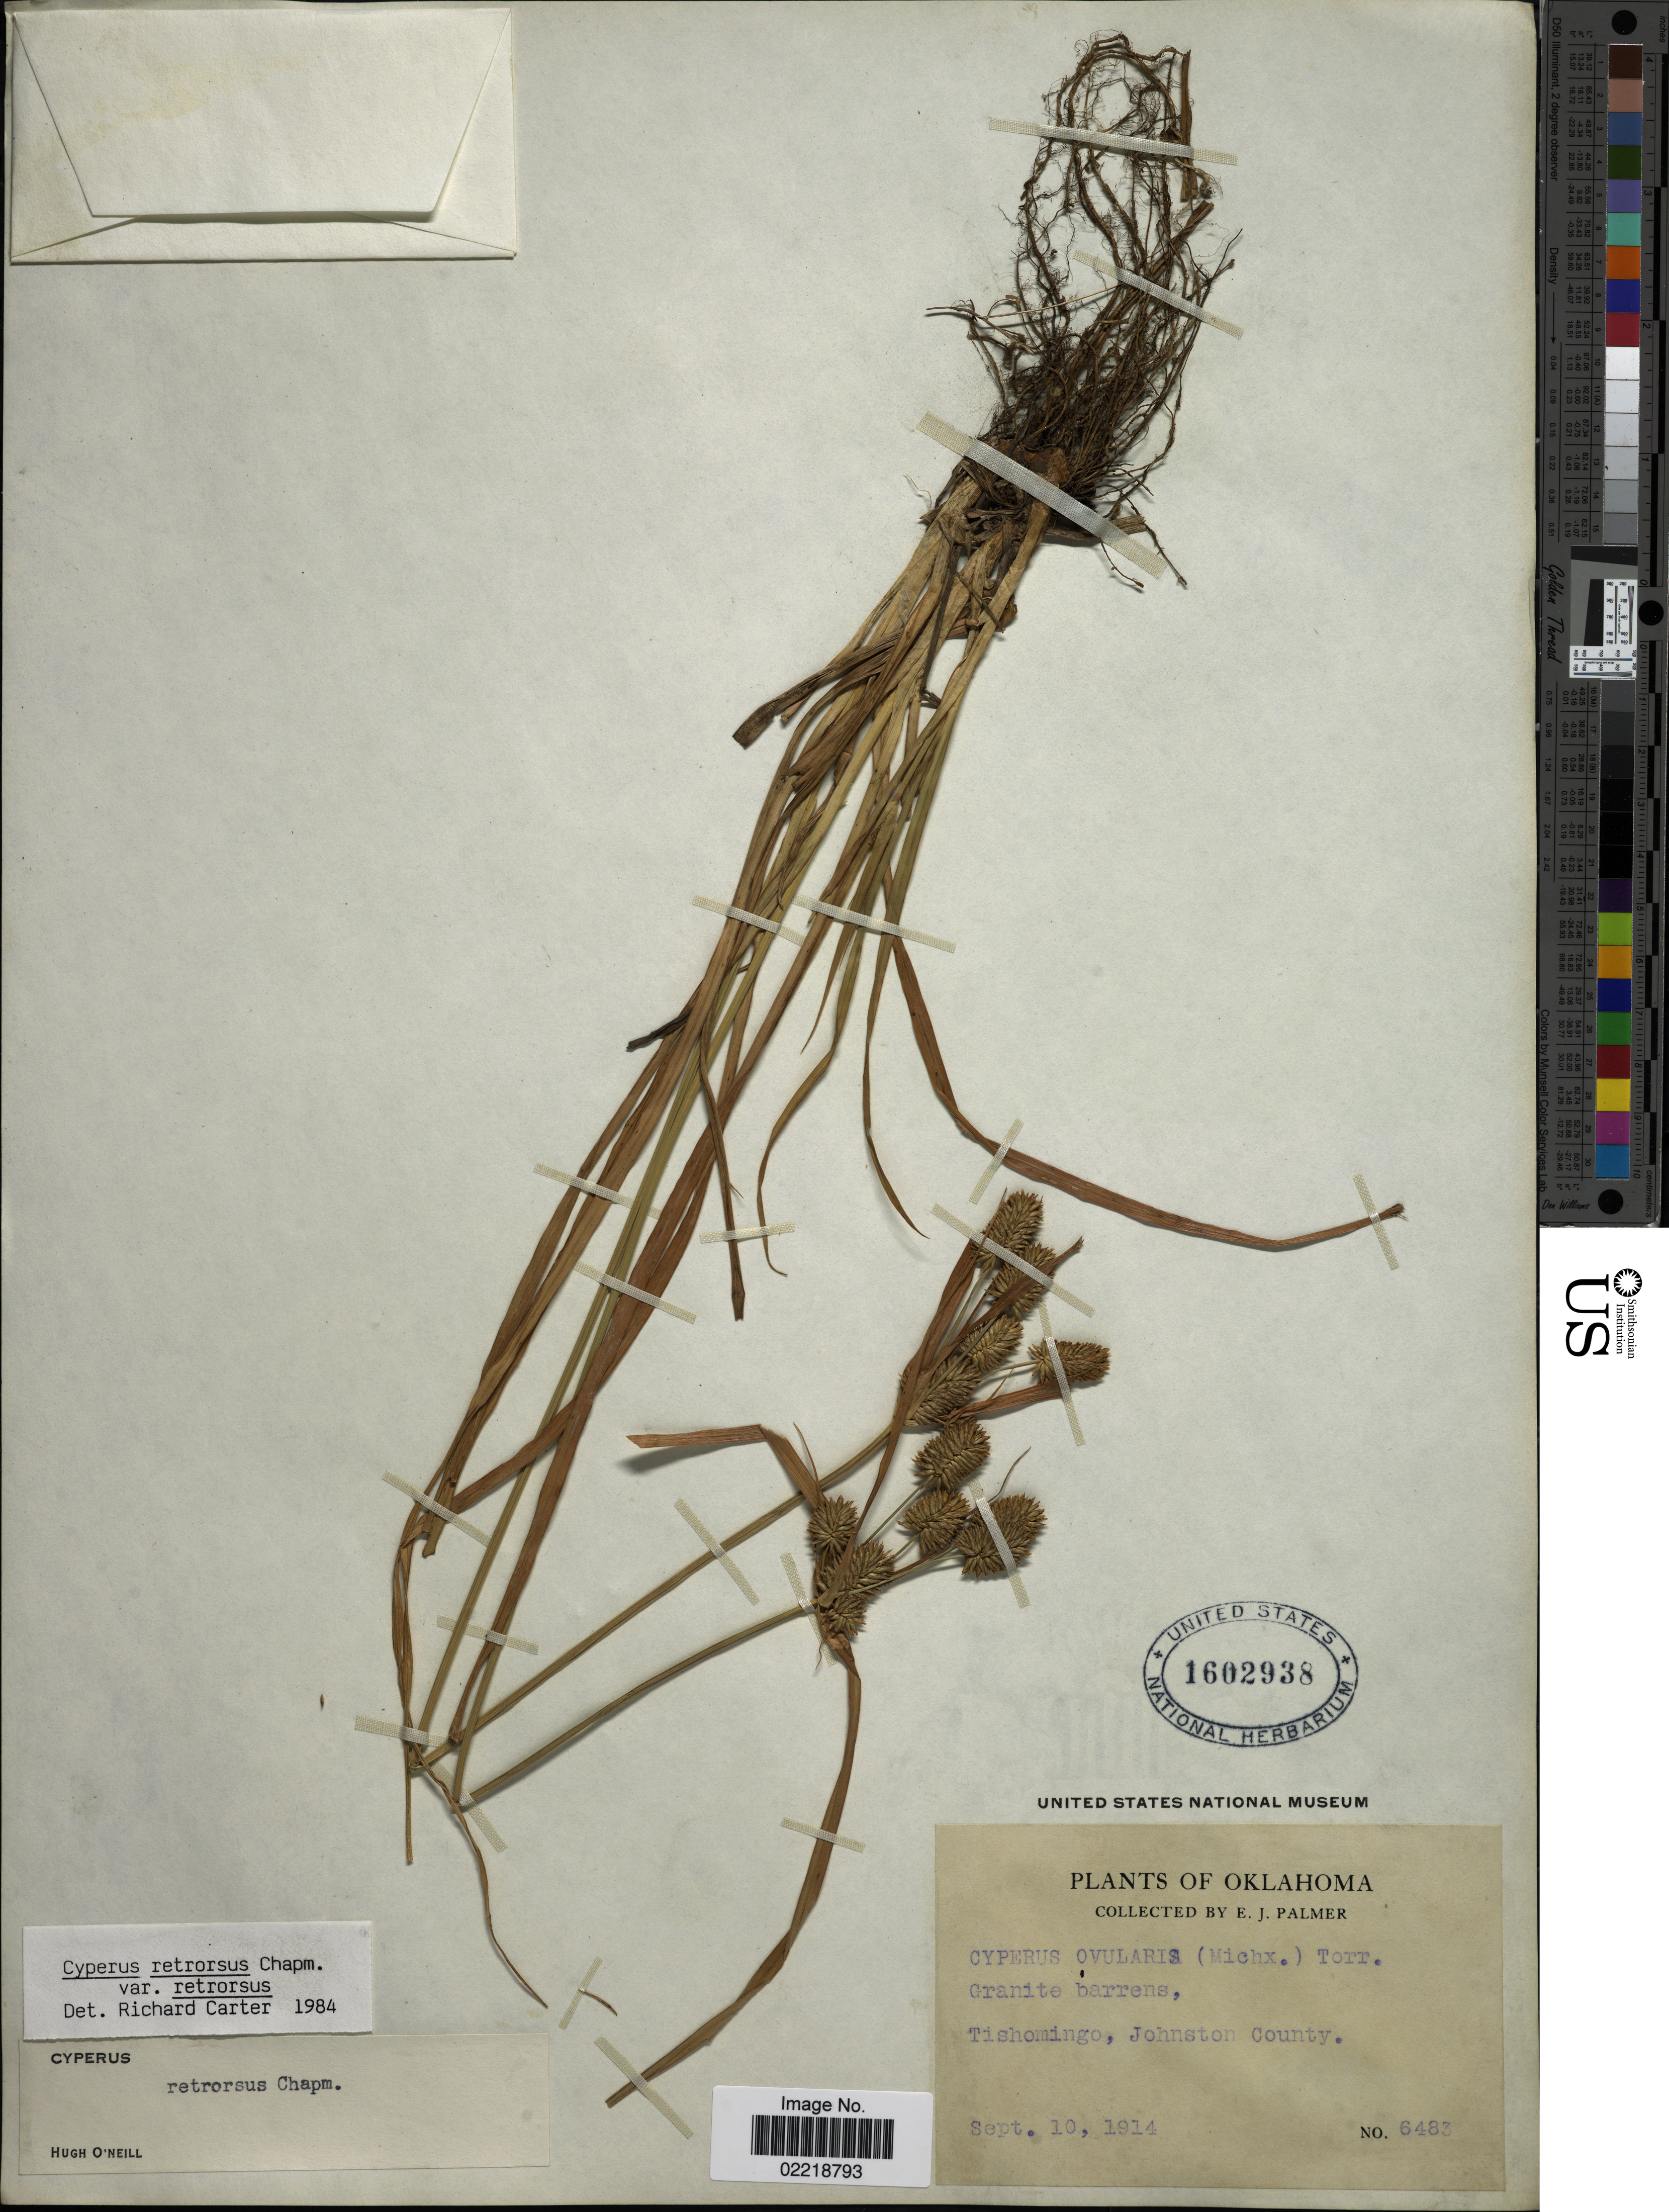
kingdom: Plantae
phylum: Tracheophyta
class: Liliopsida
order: Poales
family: Cyperaceae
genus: Cyperus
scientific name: Cyperus retrorsus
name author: Chapm.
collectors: E. J. Palmer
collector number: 6483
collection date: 1914-09-10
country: United States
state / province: Oklahoma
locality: Tishomingo, Johnston County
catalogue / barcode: US 1602938